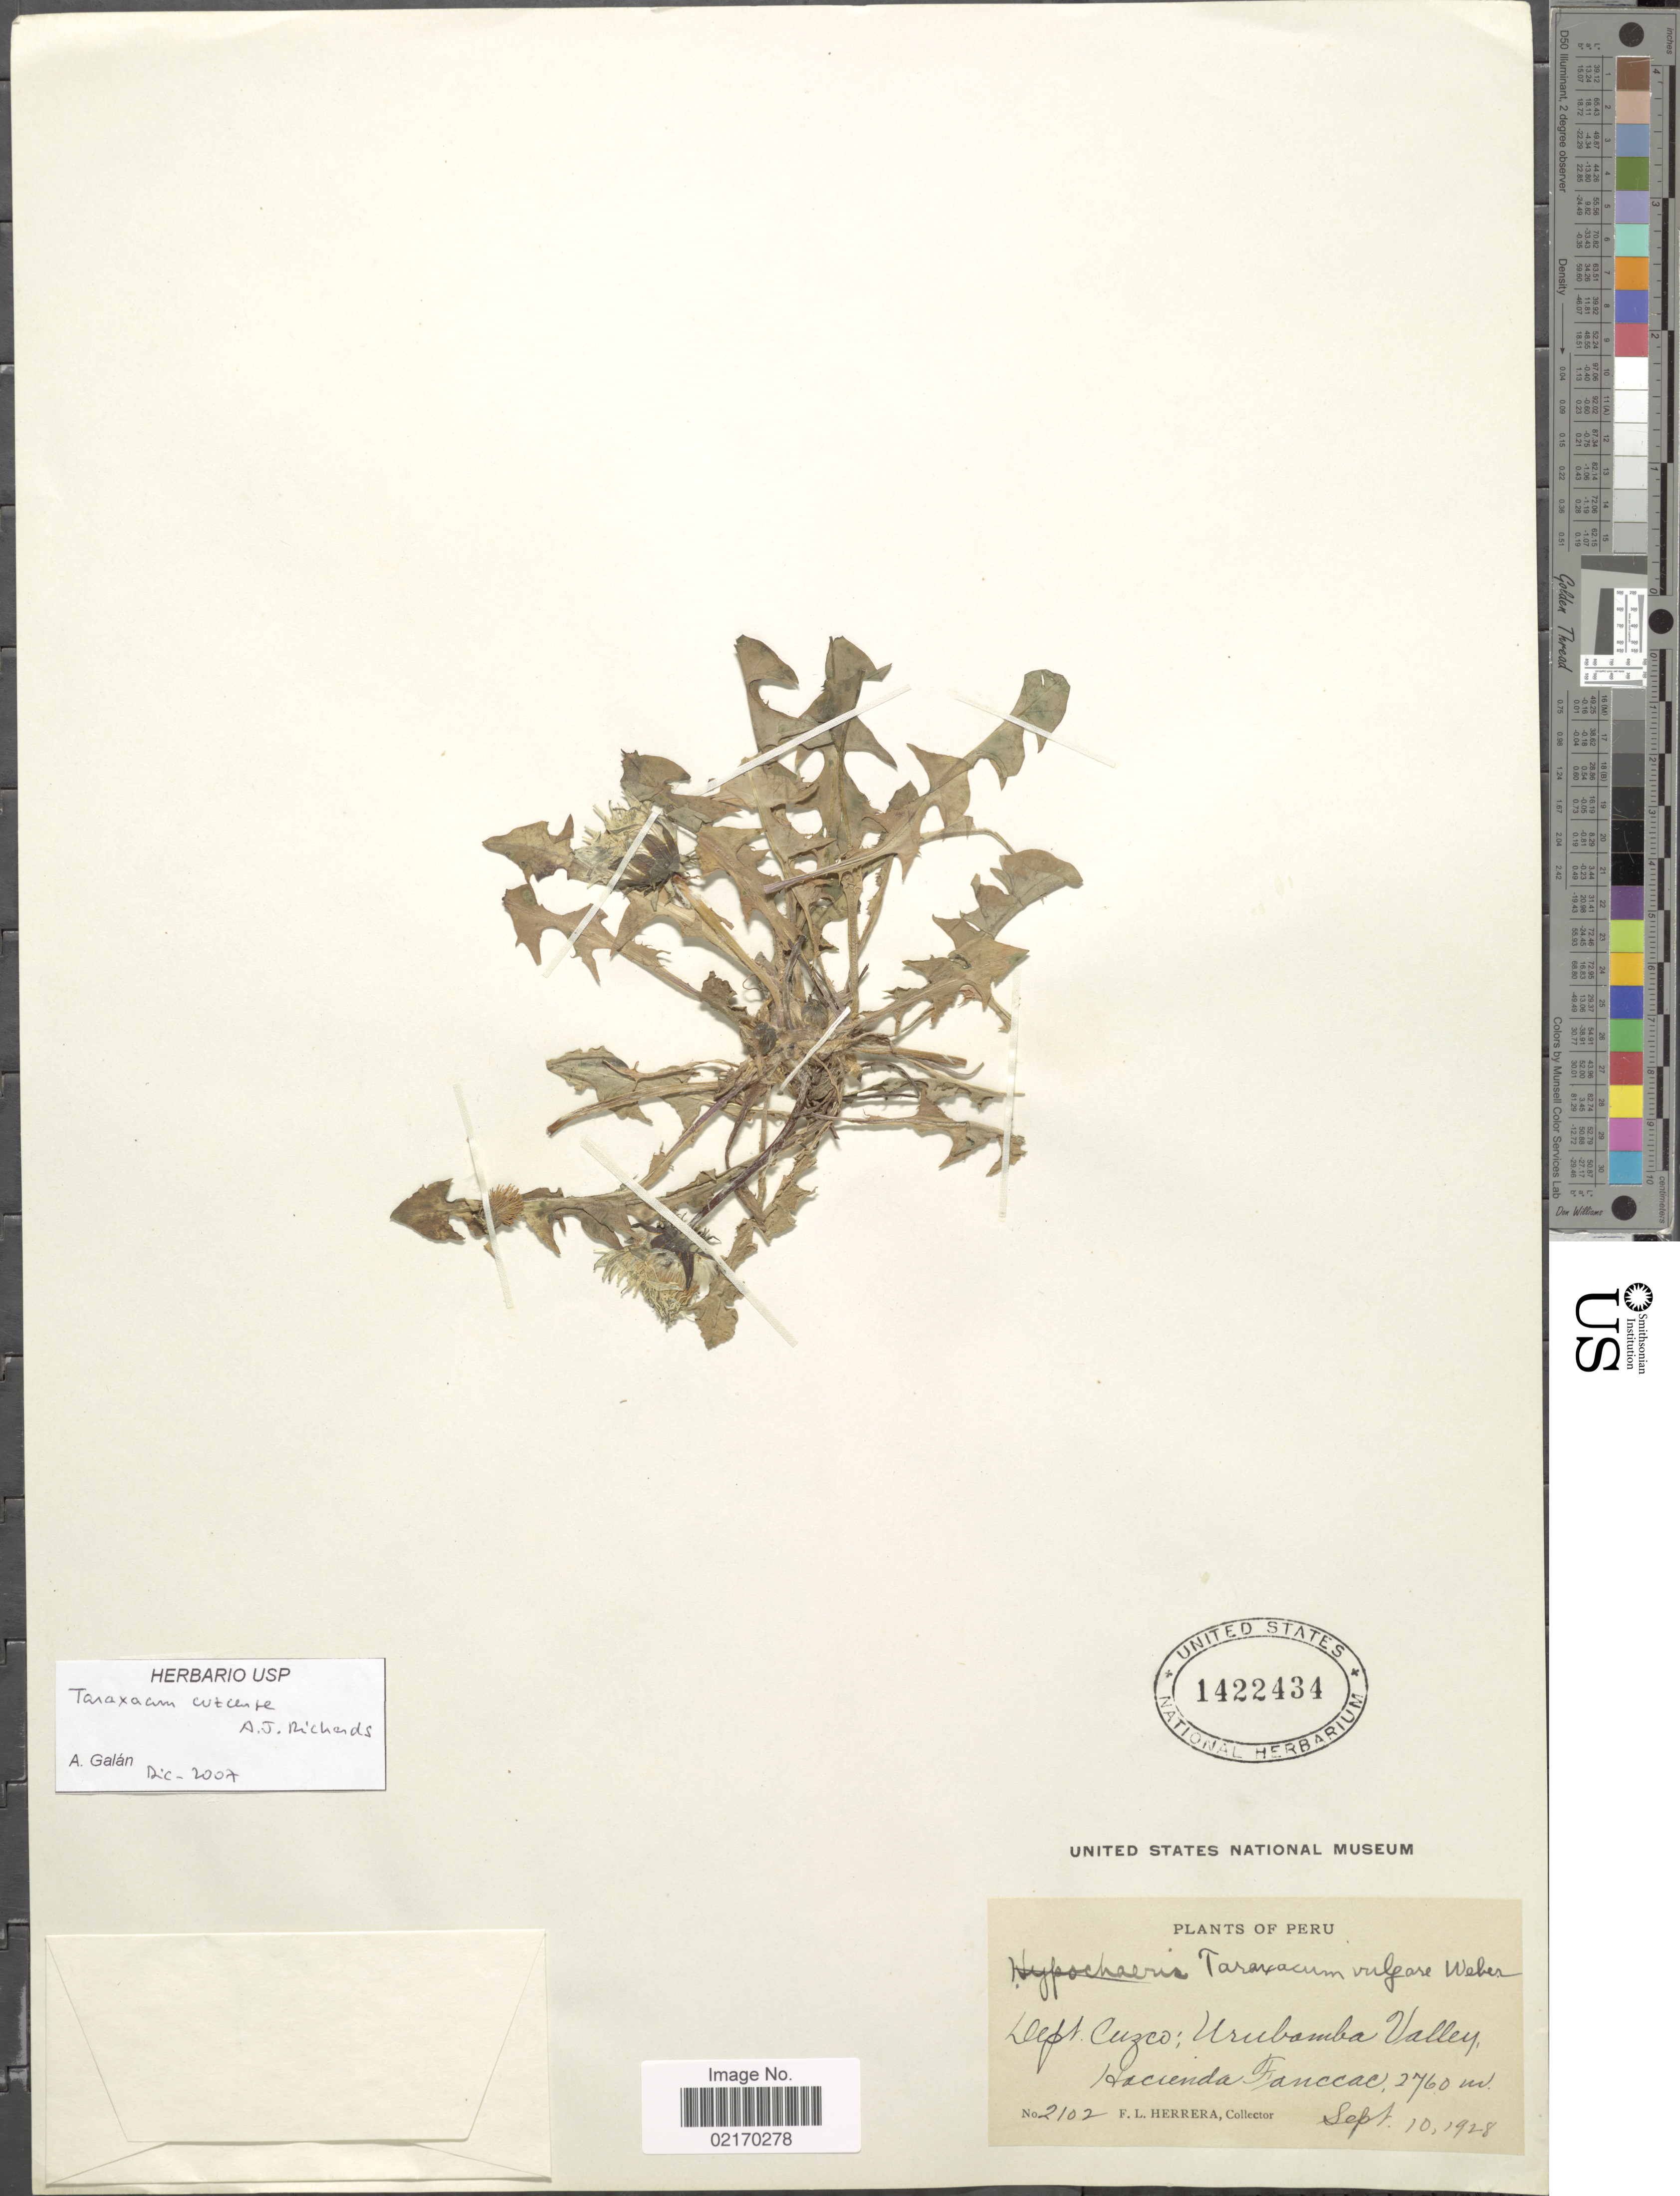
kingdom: Plantae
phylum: Tracheophyta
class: Magnoliopsida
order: Asterales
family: Asteraceae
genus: Taraxacum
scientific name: Taraxacum cuzcense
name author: A.J. Richards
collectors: F. L. Herrera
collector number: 2102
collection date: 1928-09-10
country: Peru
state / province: Cusco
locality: Urubamba Valley, Hacienda Fanccac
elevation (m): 2760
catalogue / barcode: US 1422434